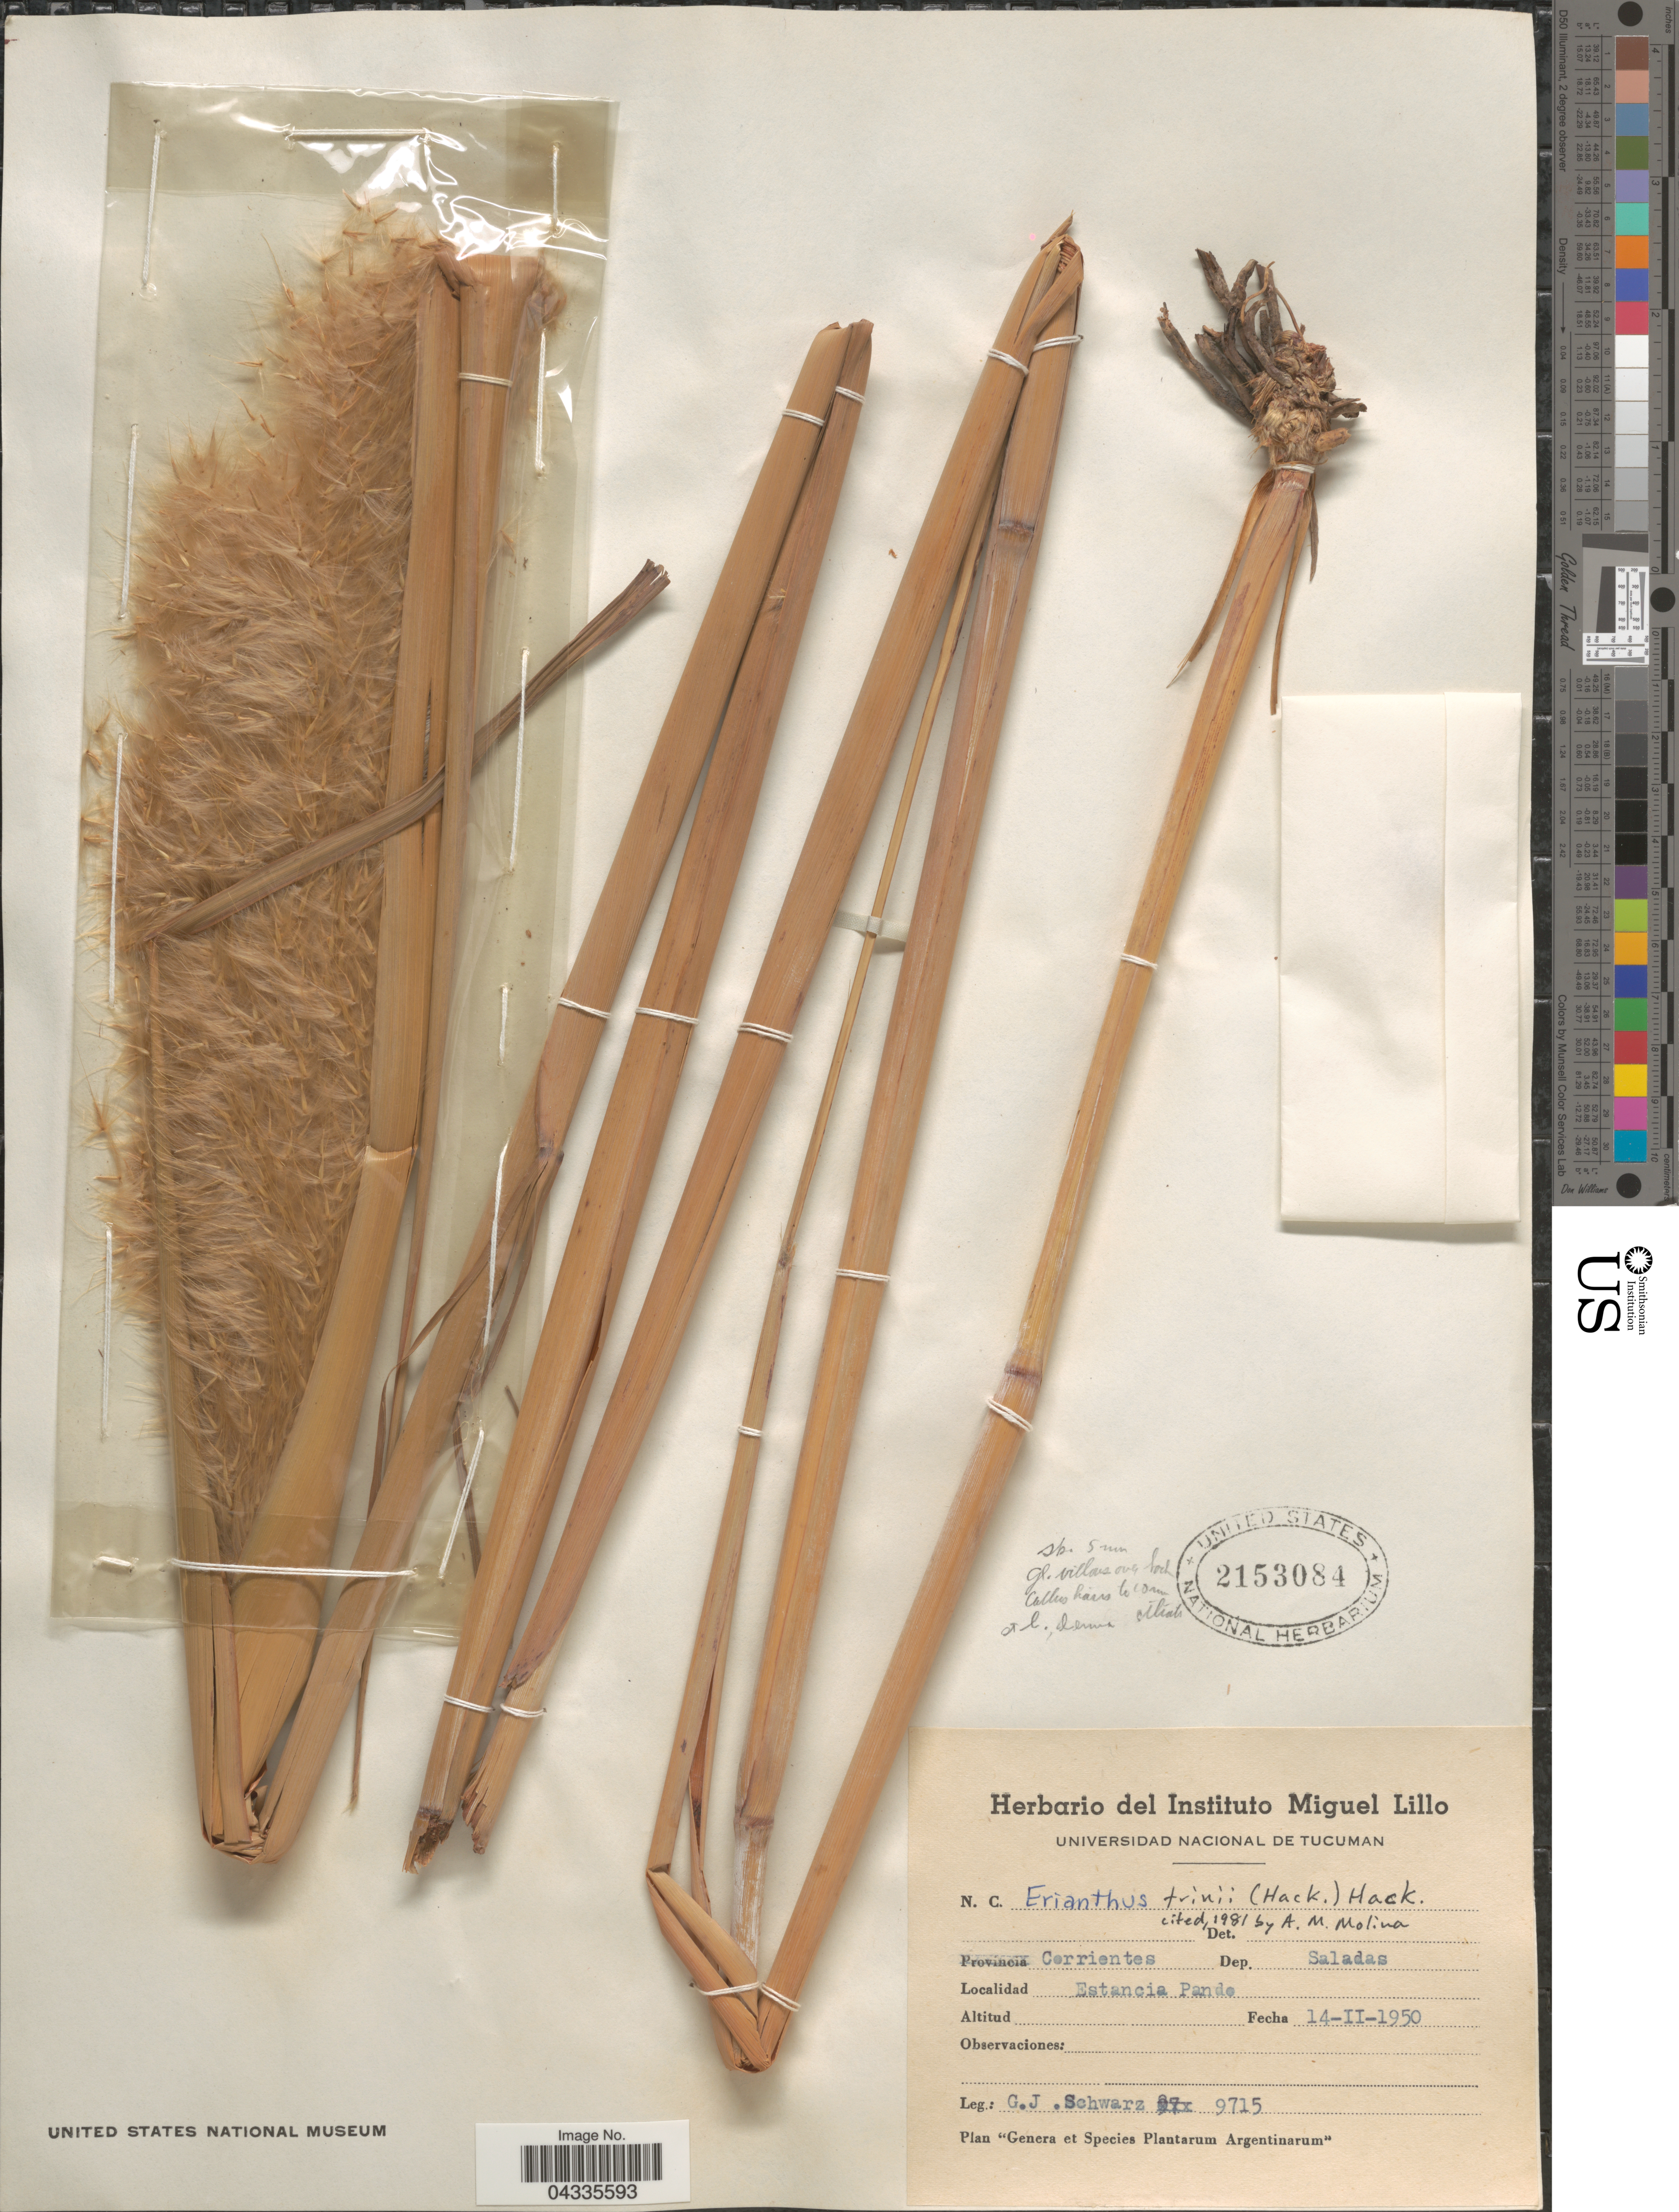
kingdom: Plantae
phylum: Tracheophyta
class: Liliopsida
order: Poales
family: Poaceae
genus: Erianthus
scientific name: Erianthus trinii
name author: Hack.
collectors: G. J. Schwarz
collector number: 9715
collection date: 1950-02-14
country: Argentina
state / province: Corrientes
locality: Dep. Saladas. Estancia Pando.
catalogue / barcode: US 2153084